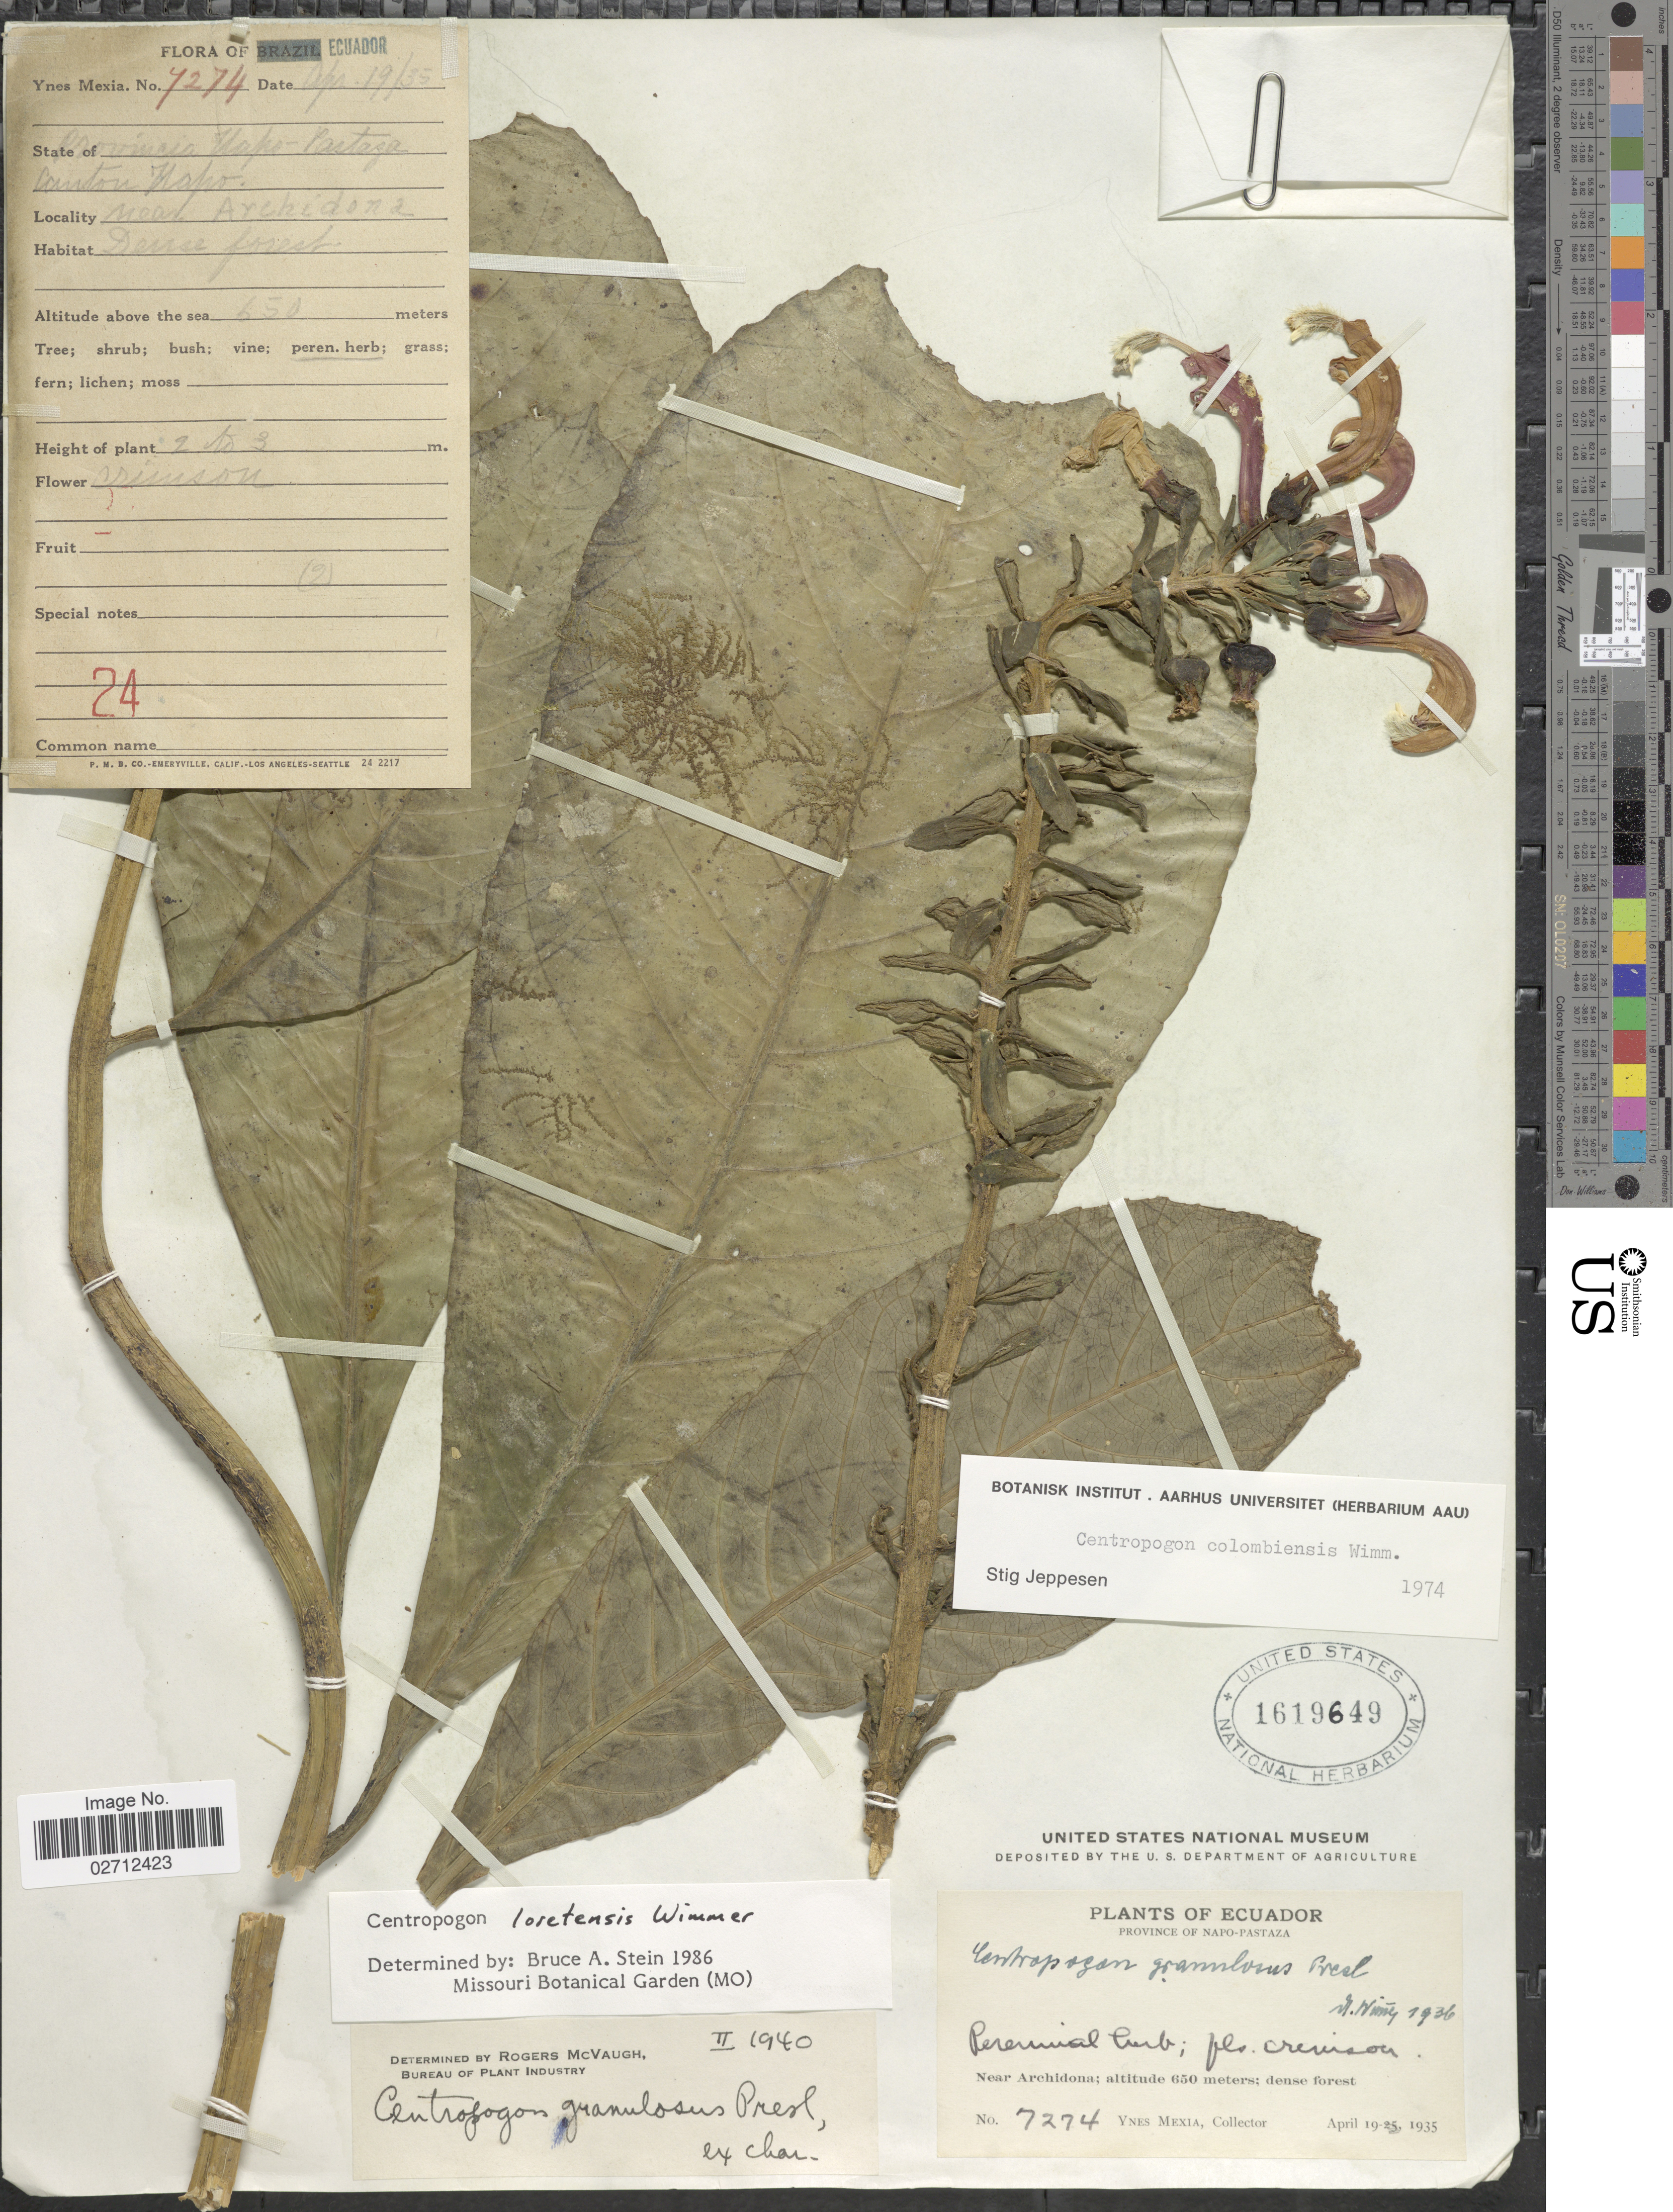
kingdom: Plantae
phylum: Tracheophyta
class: Magnoliopsida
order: Asterales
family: Campanulaceae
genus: Centropogon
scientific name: Centropogon loretensis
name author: E. Wimm.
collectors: Y. Mexia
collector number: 7274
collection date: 1935-04-19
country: Ecuador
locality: Province of Napo-Pastaza, Near Archidona; dense forest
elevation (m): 650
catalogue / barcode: US 1619649